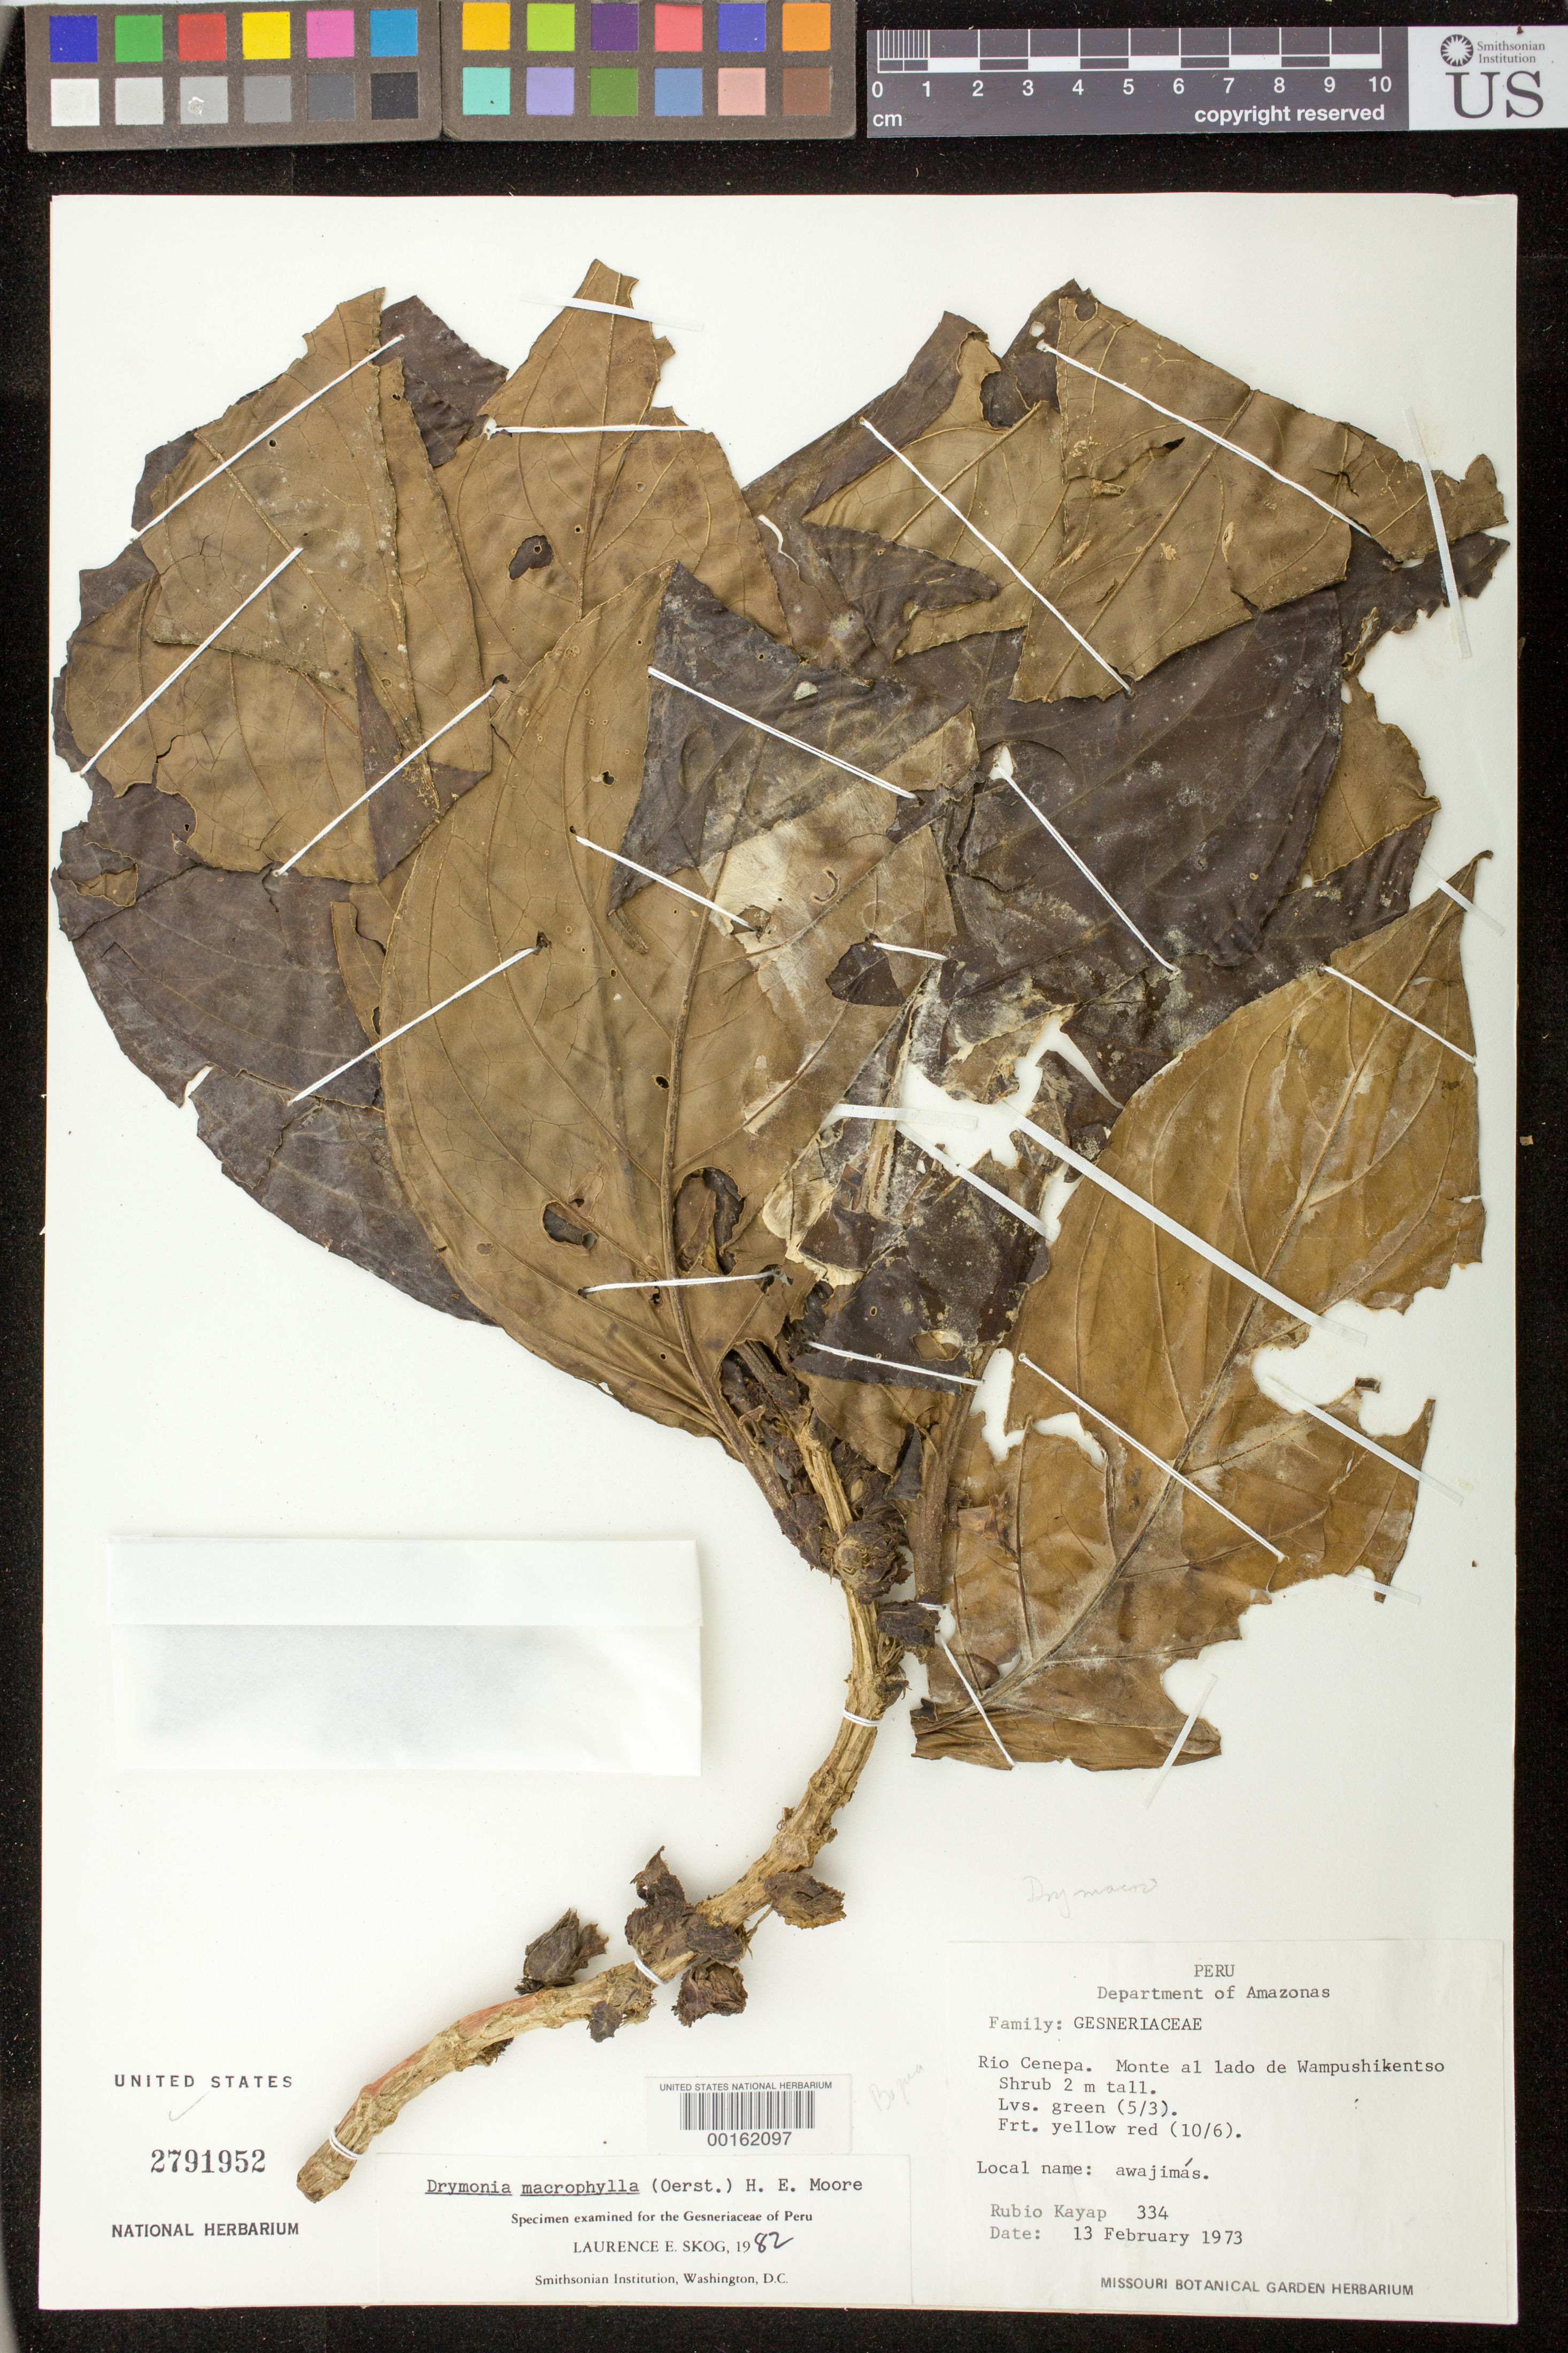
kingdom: Plantae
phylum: Tracheophyta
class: Magnoliopsida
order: Lamiales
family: Gesneriaceae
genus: Drymonia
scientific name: Drymonia macrophylla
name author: (Oerst.) H.E. Moore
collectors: R. Kayap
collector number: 334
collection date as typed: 13 Feb 1973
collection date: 1973-02-13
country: Peru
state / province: Amazonas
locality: Rio Cenepa, mountain beside Wampushikentso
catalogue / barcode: US 2791952